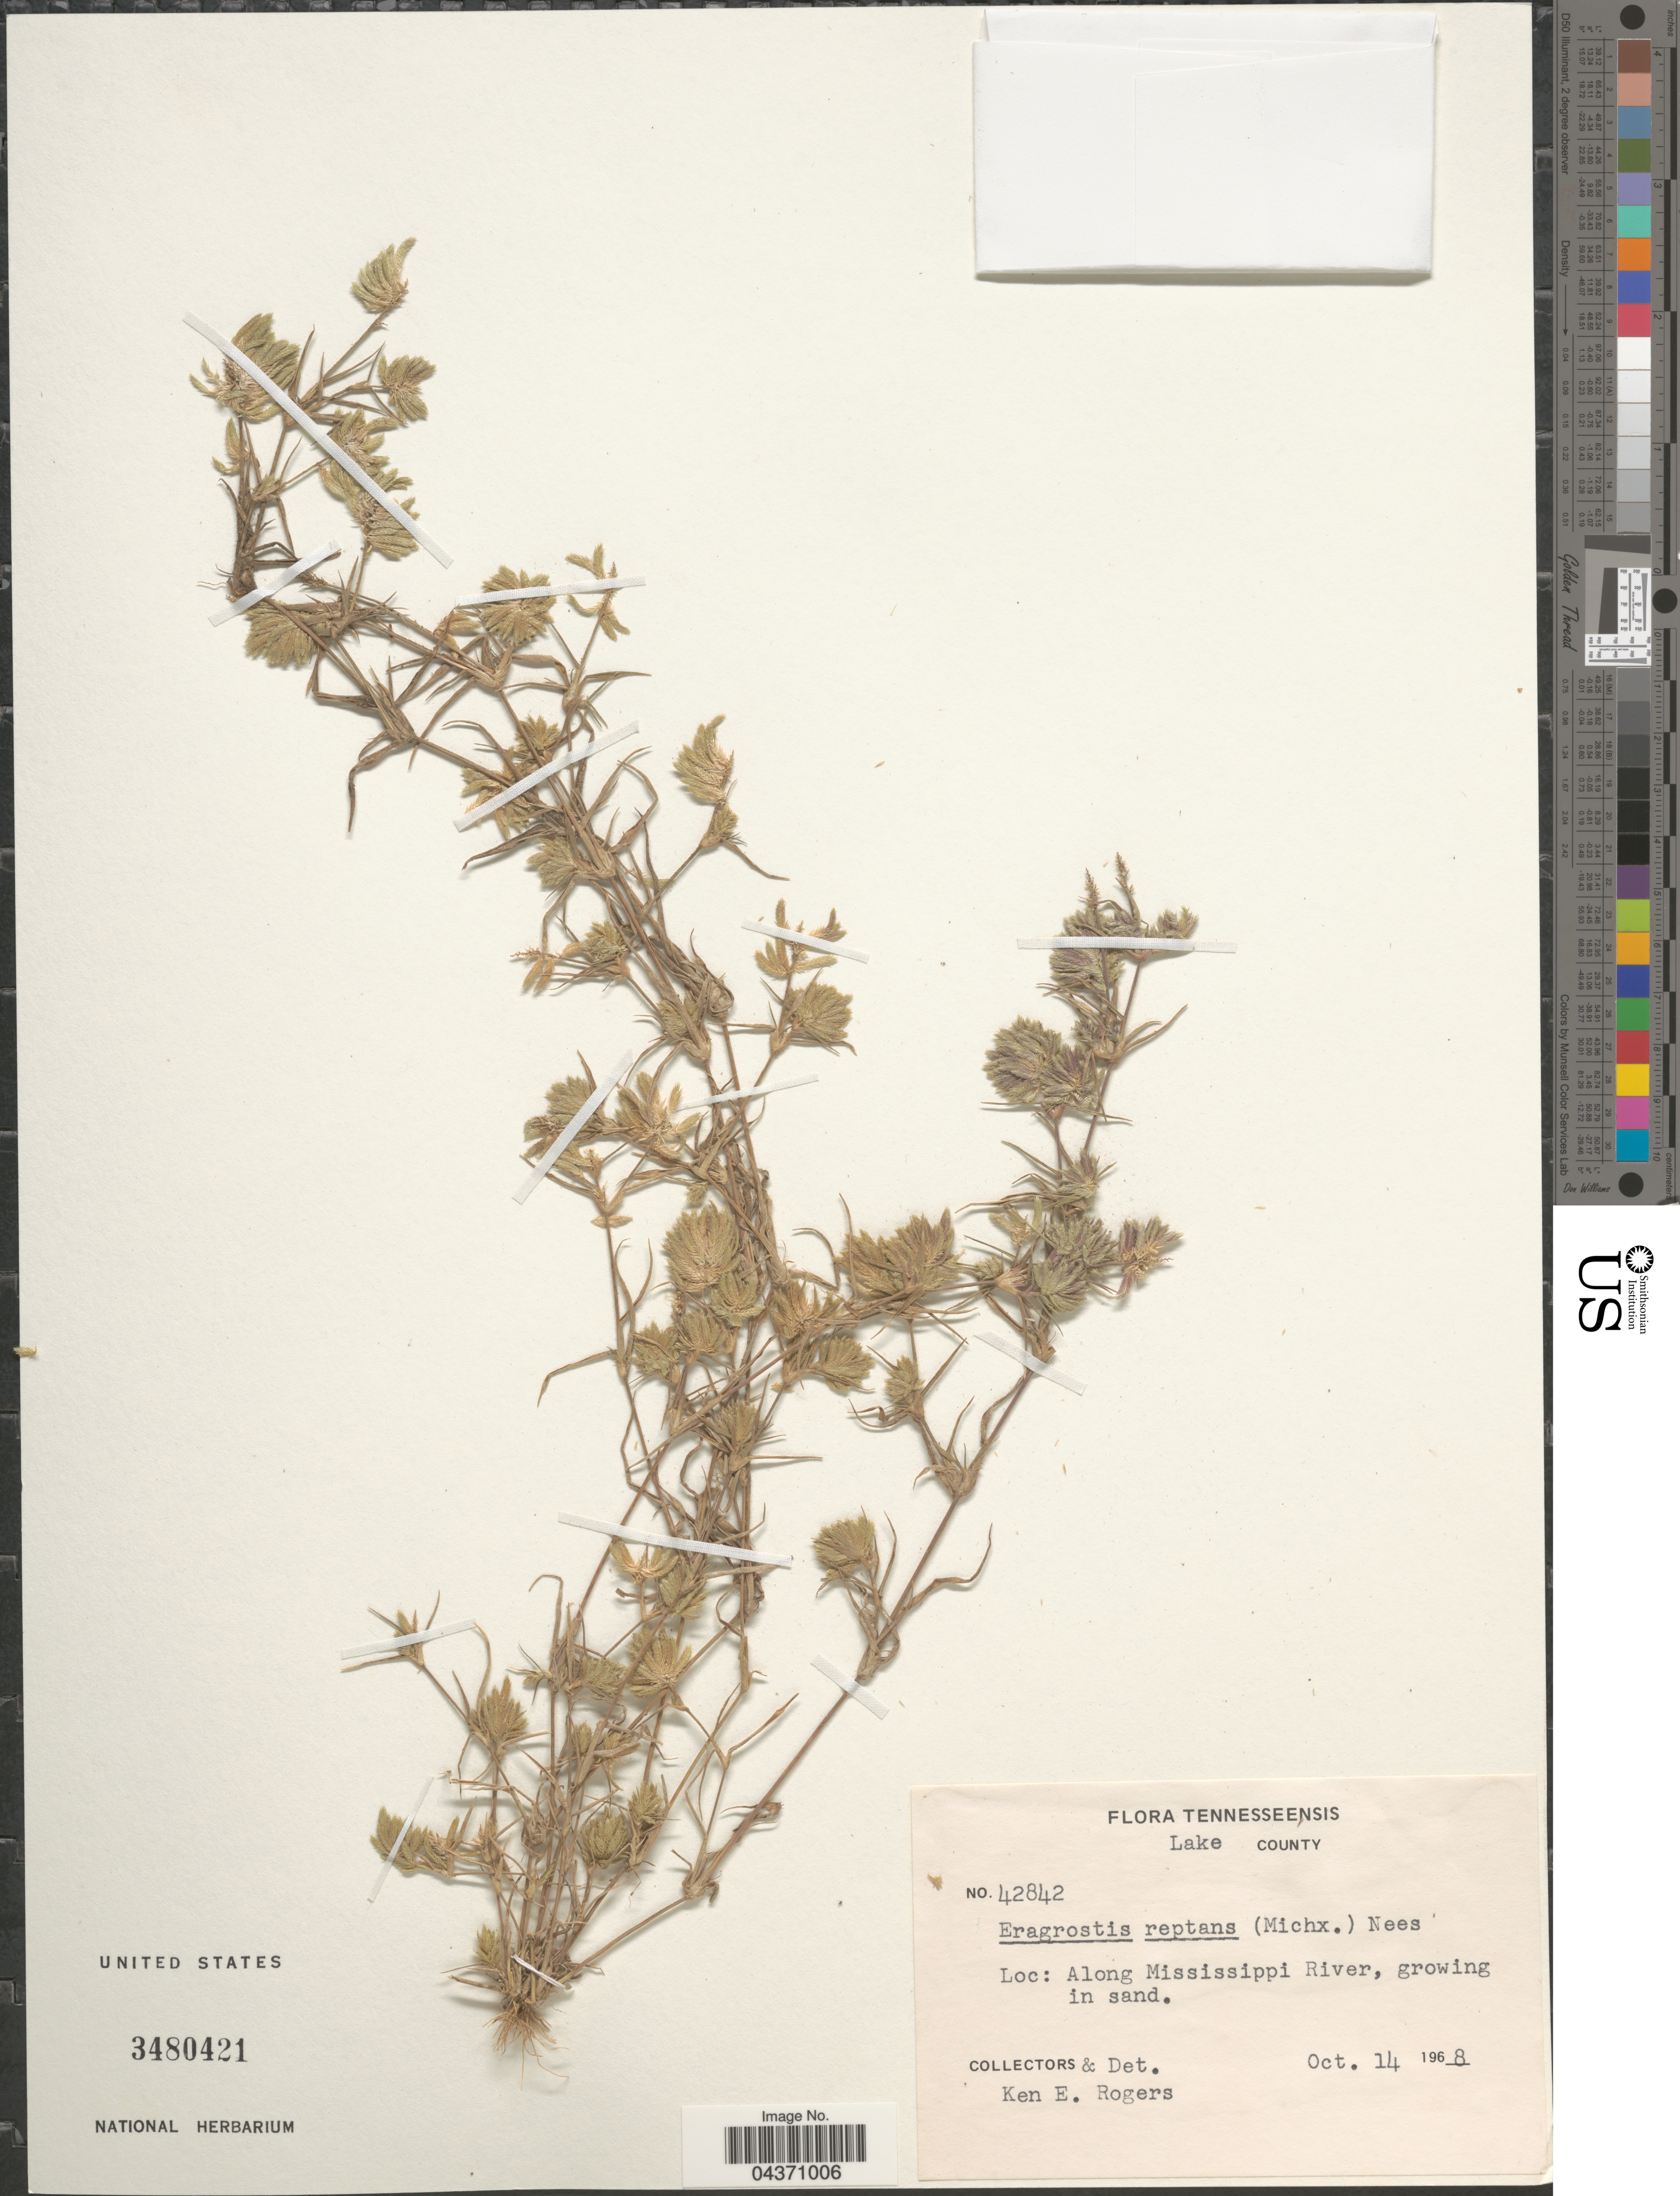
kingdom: Plantae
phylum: Tracheophyta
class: Liliopsida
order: Poales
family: Poaceae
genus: Eragrostis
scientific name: Eragrostis reptans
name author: (Michx.) Nees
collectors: K. Rogers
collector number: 42842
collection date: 1968-10-14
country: United States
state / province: Tennessee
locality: Lake County. Along Mississippi River, in sand.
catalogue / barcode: US 3480421